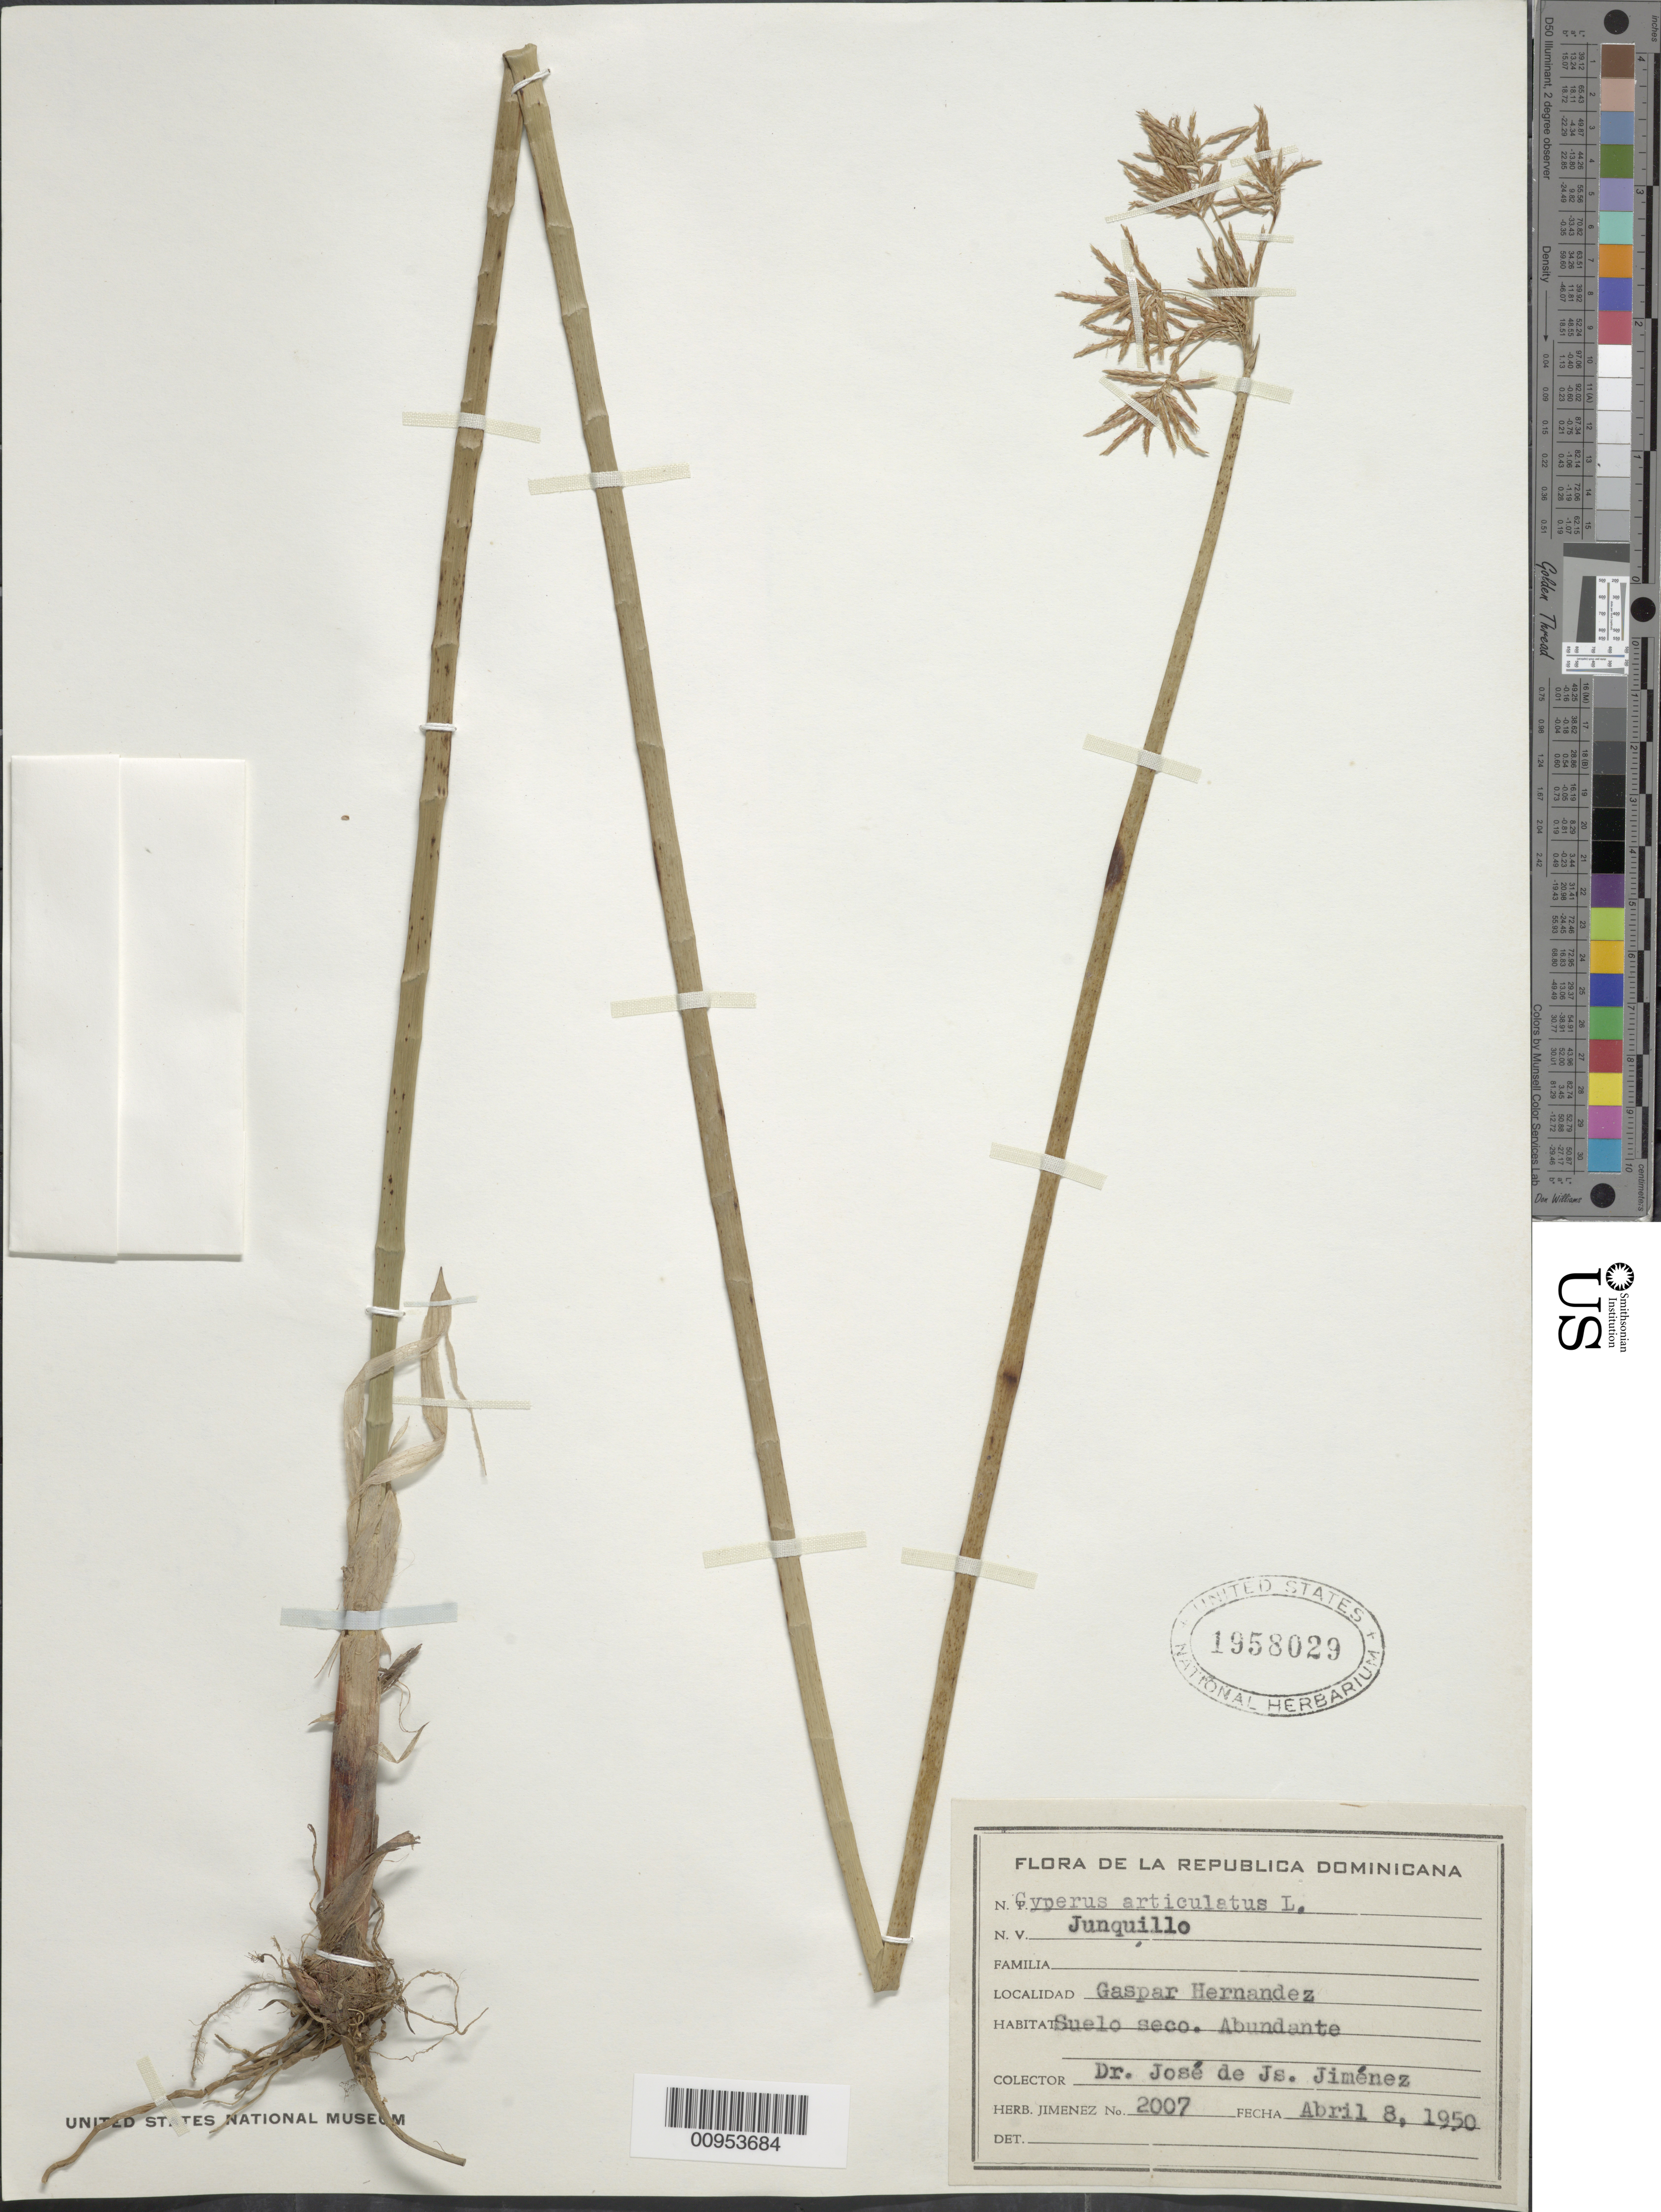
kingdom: Plantae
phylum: Tracheophyta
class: Liliopsida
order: Poales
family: Cyperaceae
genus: Cyperus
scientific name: Cyperus articulatus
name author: L.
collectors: J. J. Jiménez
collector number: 2007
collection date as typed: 08 Apr 1950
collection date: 1950-04-08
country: Dominican Republic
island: Hispaniola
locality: Gaspar Hernandez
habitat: Suelo seco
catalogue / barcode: US 1958029